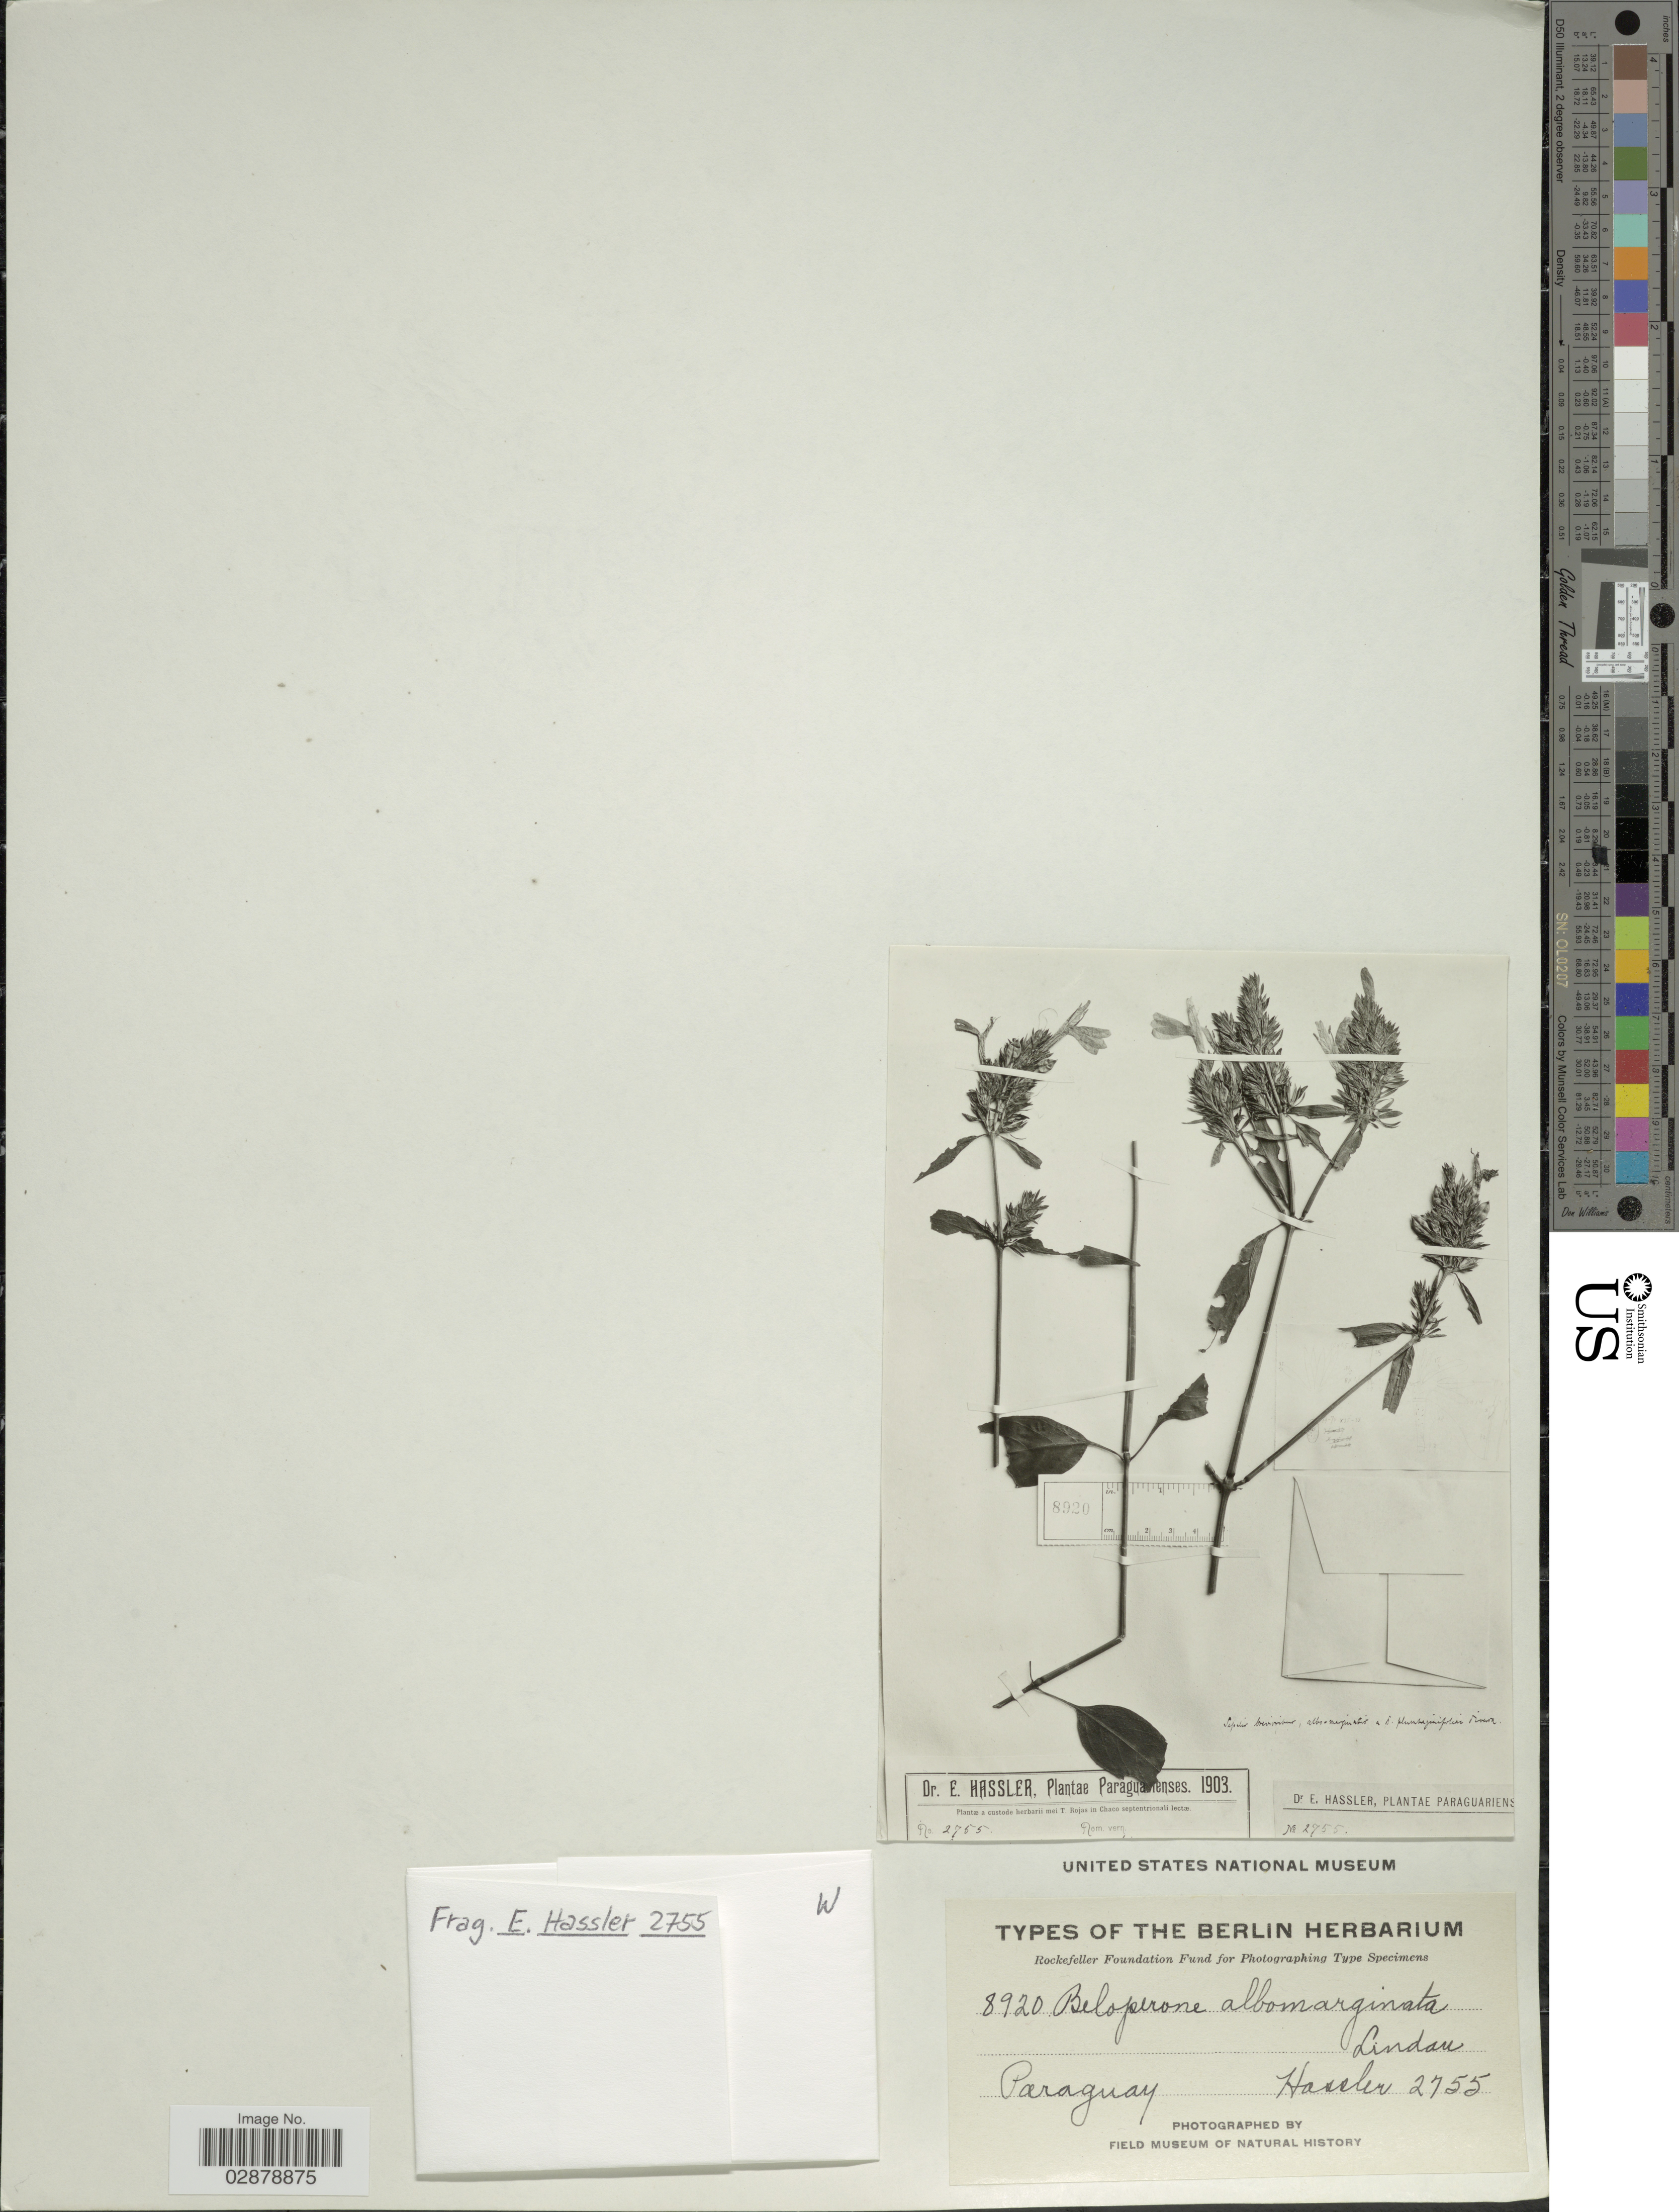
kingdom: Plantae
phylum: Tracheophyta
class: Magnoliopsida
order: Lamiales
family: Acanthaceae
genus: Justicia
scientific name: Justicia dumetorum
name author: Morong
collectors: E. Hassler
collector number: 2755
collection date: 1903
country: Paraguay